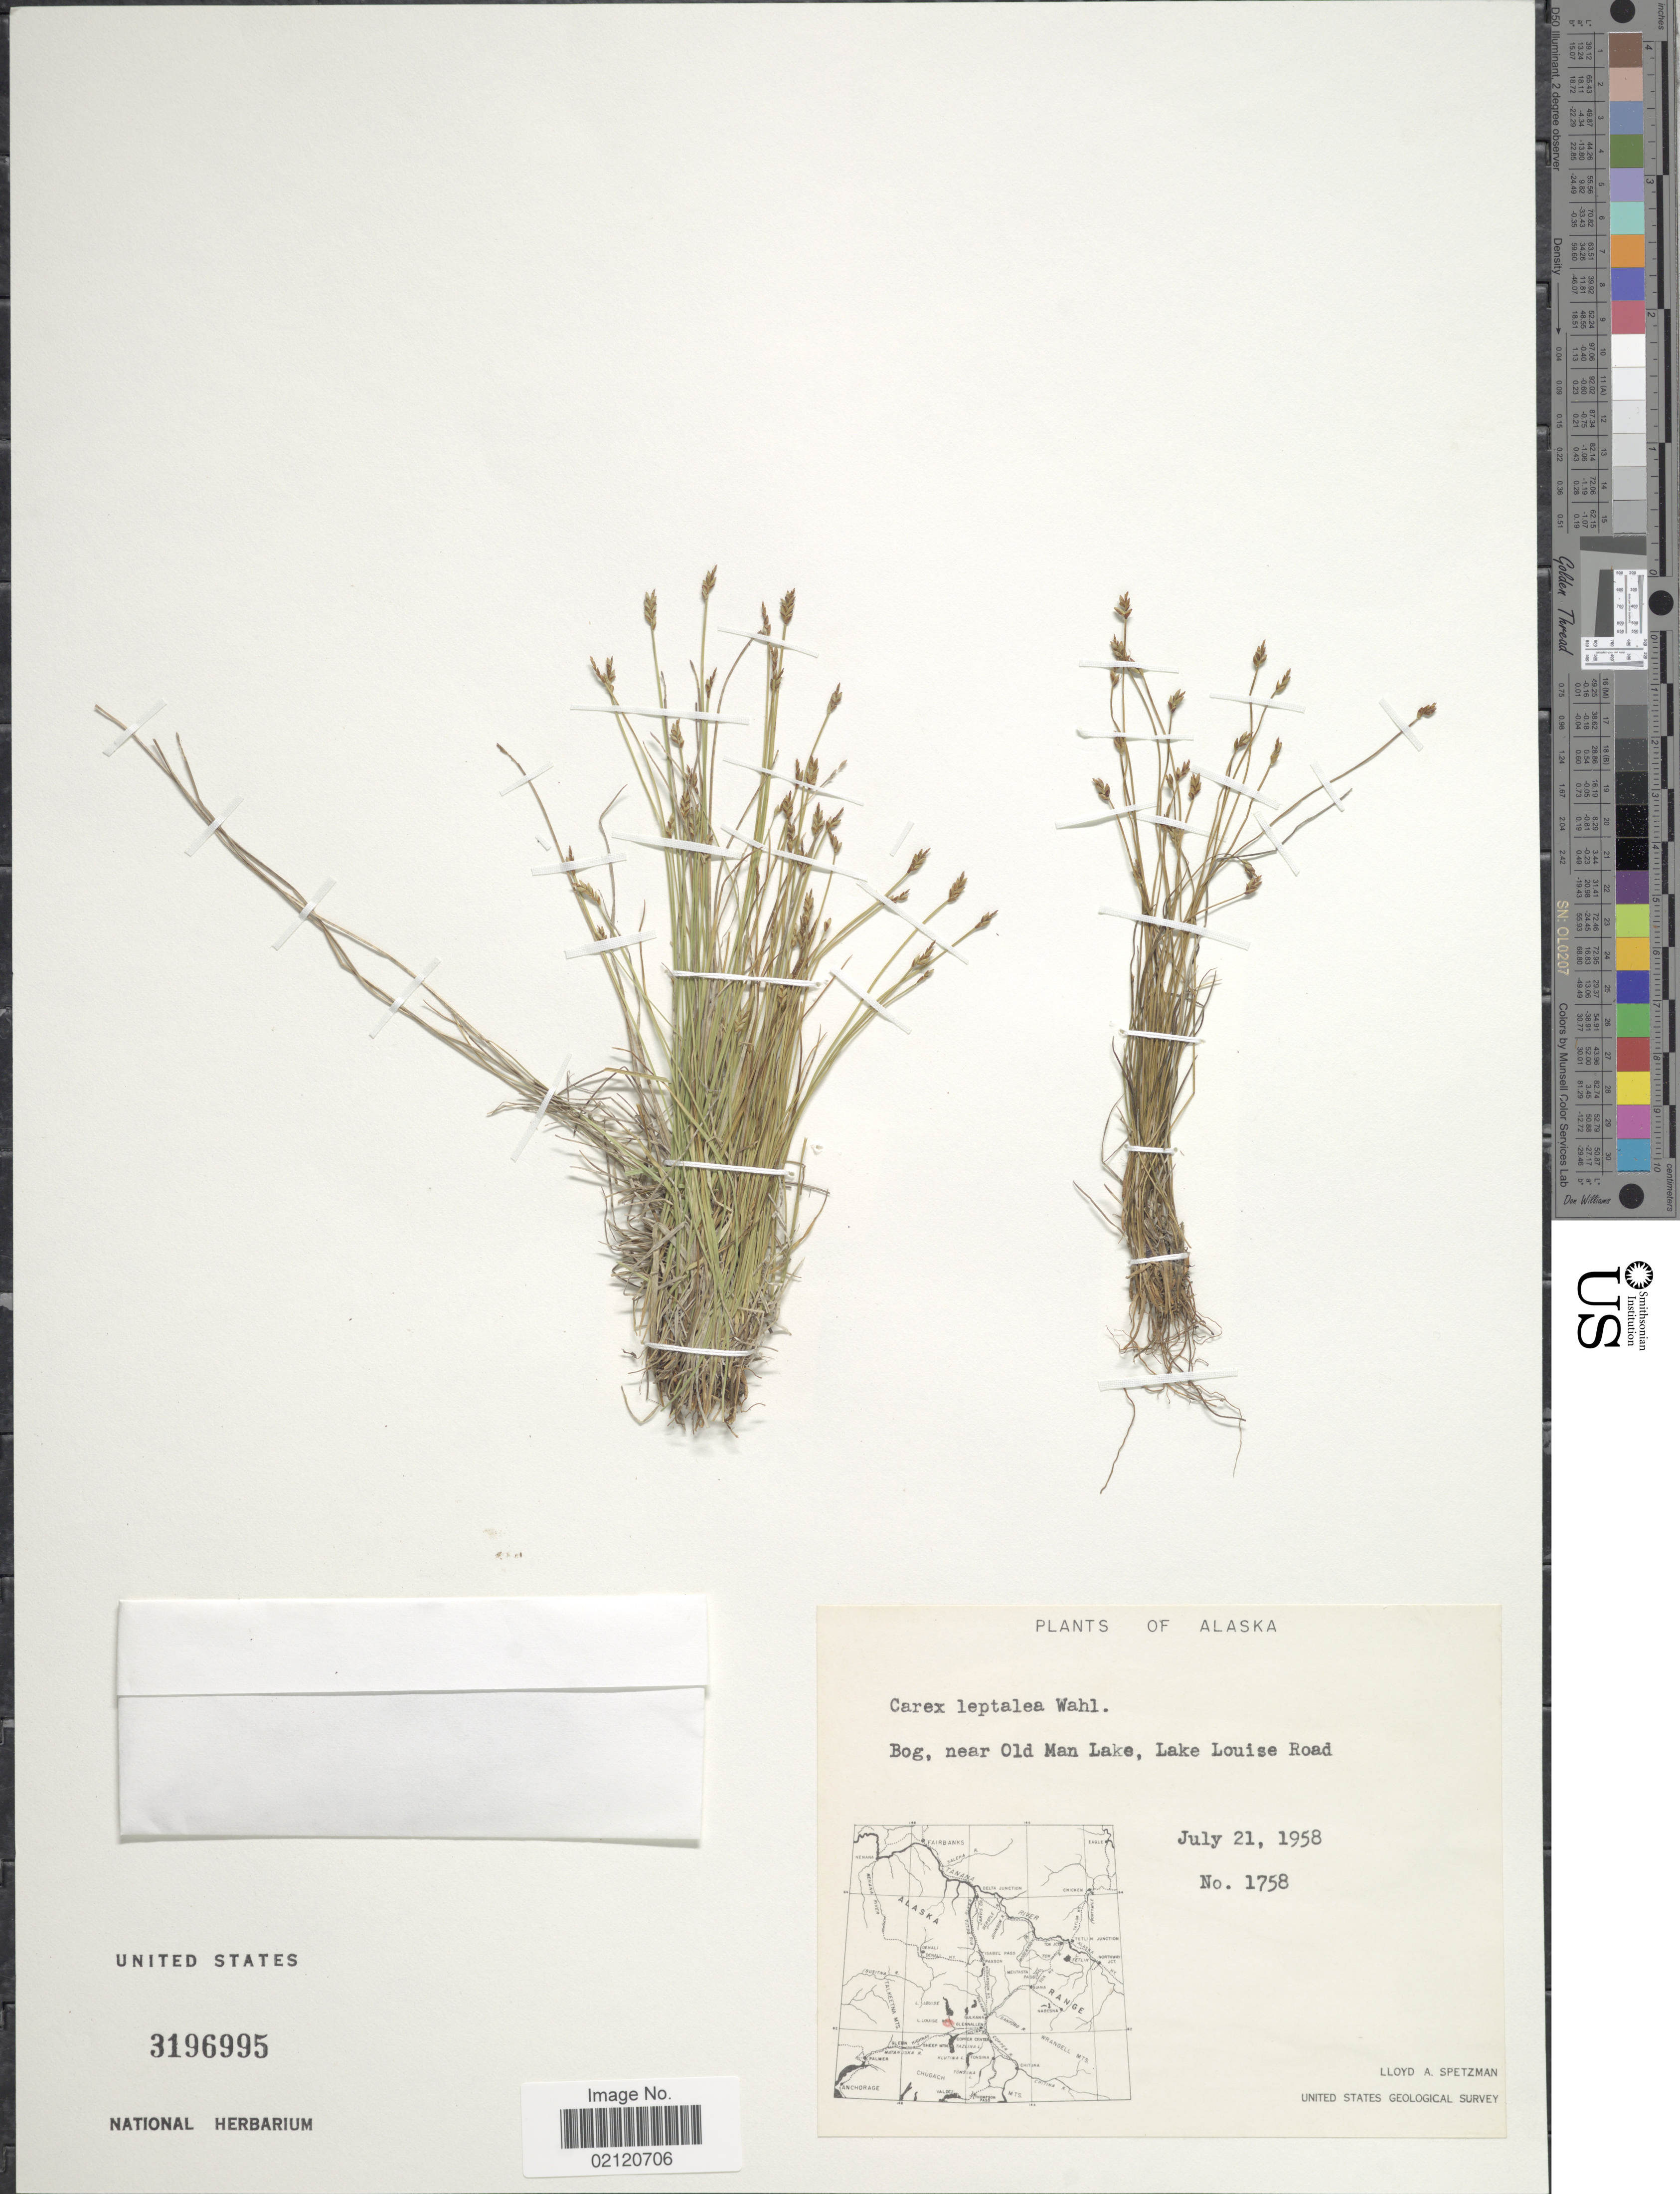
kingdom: Plantae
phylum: Tracheophyta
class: Liliopsida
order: Poales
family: Cyperaceae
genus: Carex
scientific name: Carex leptalea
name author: Wahlenb.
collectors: L. Spetzman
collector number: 1758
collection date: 1958-07-21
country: United States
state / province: Alaska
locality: Bog, near Old Man Lake, Lake Louise Road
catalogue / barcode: US 3196995